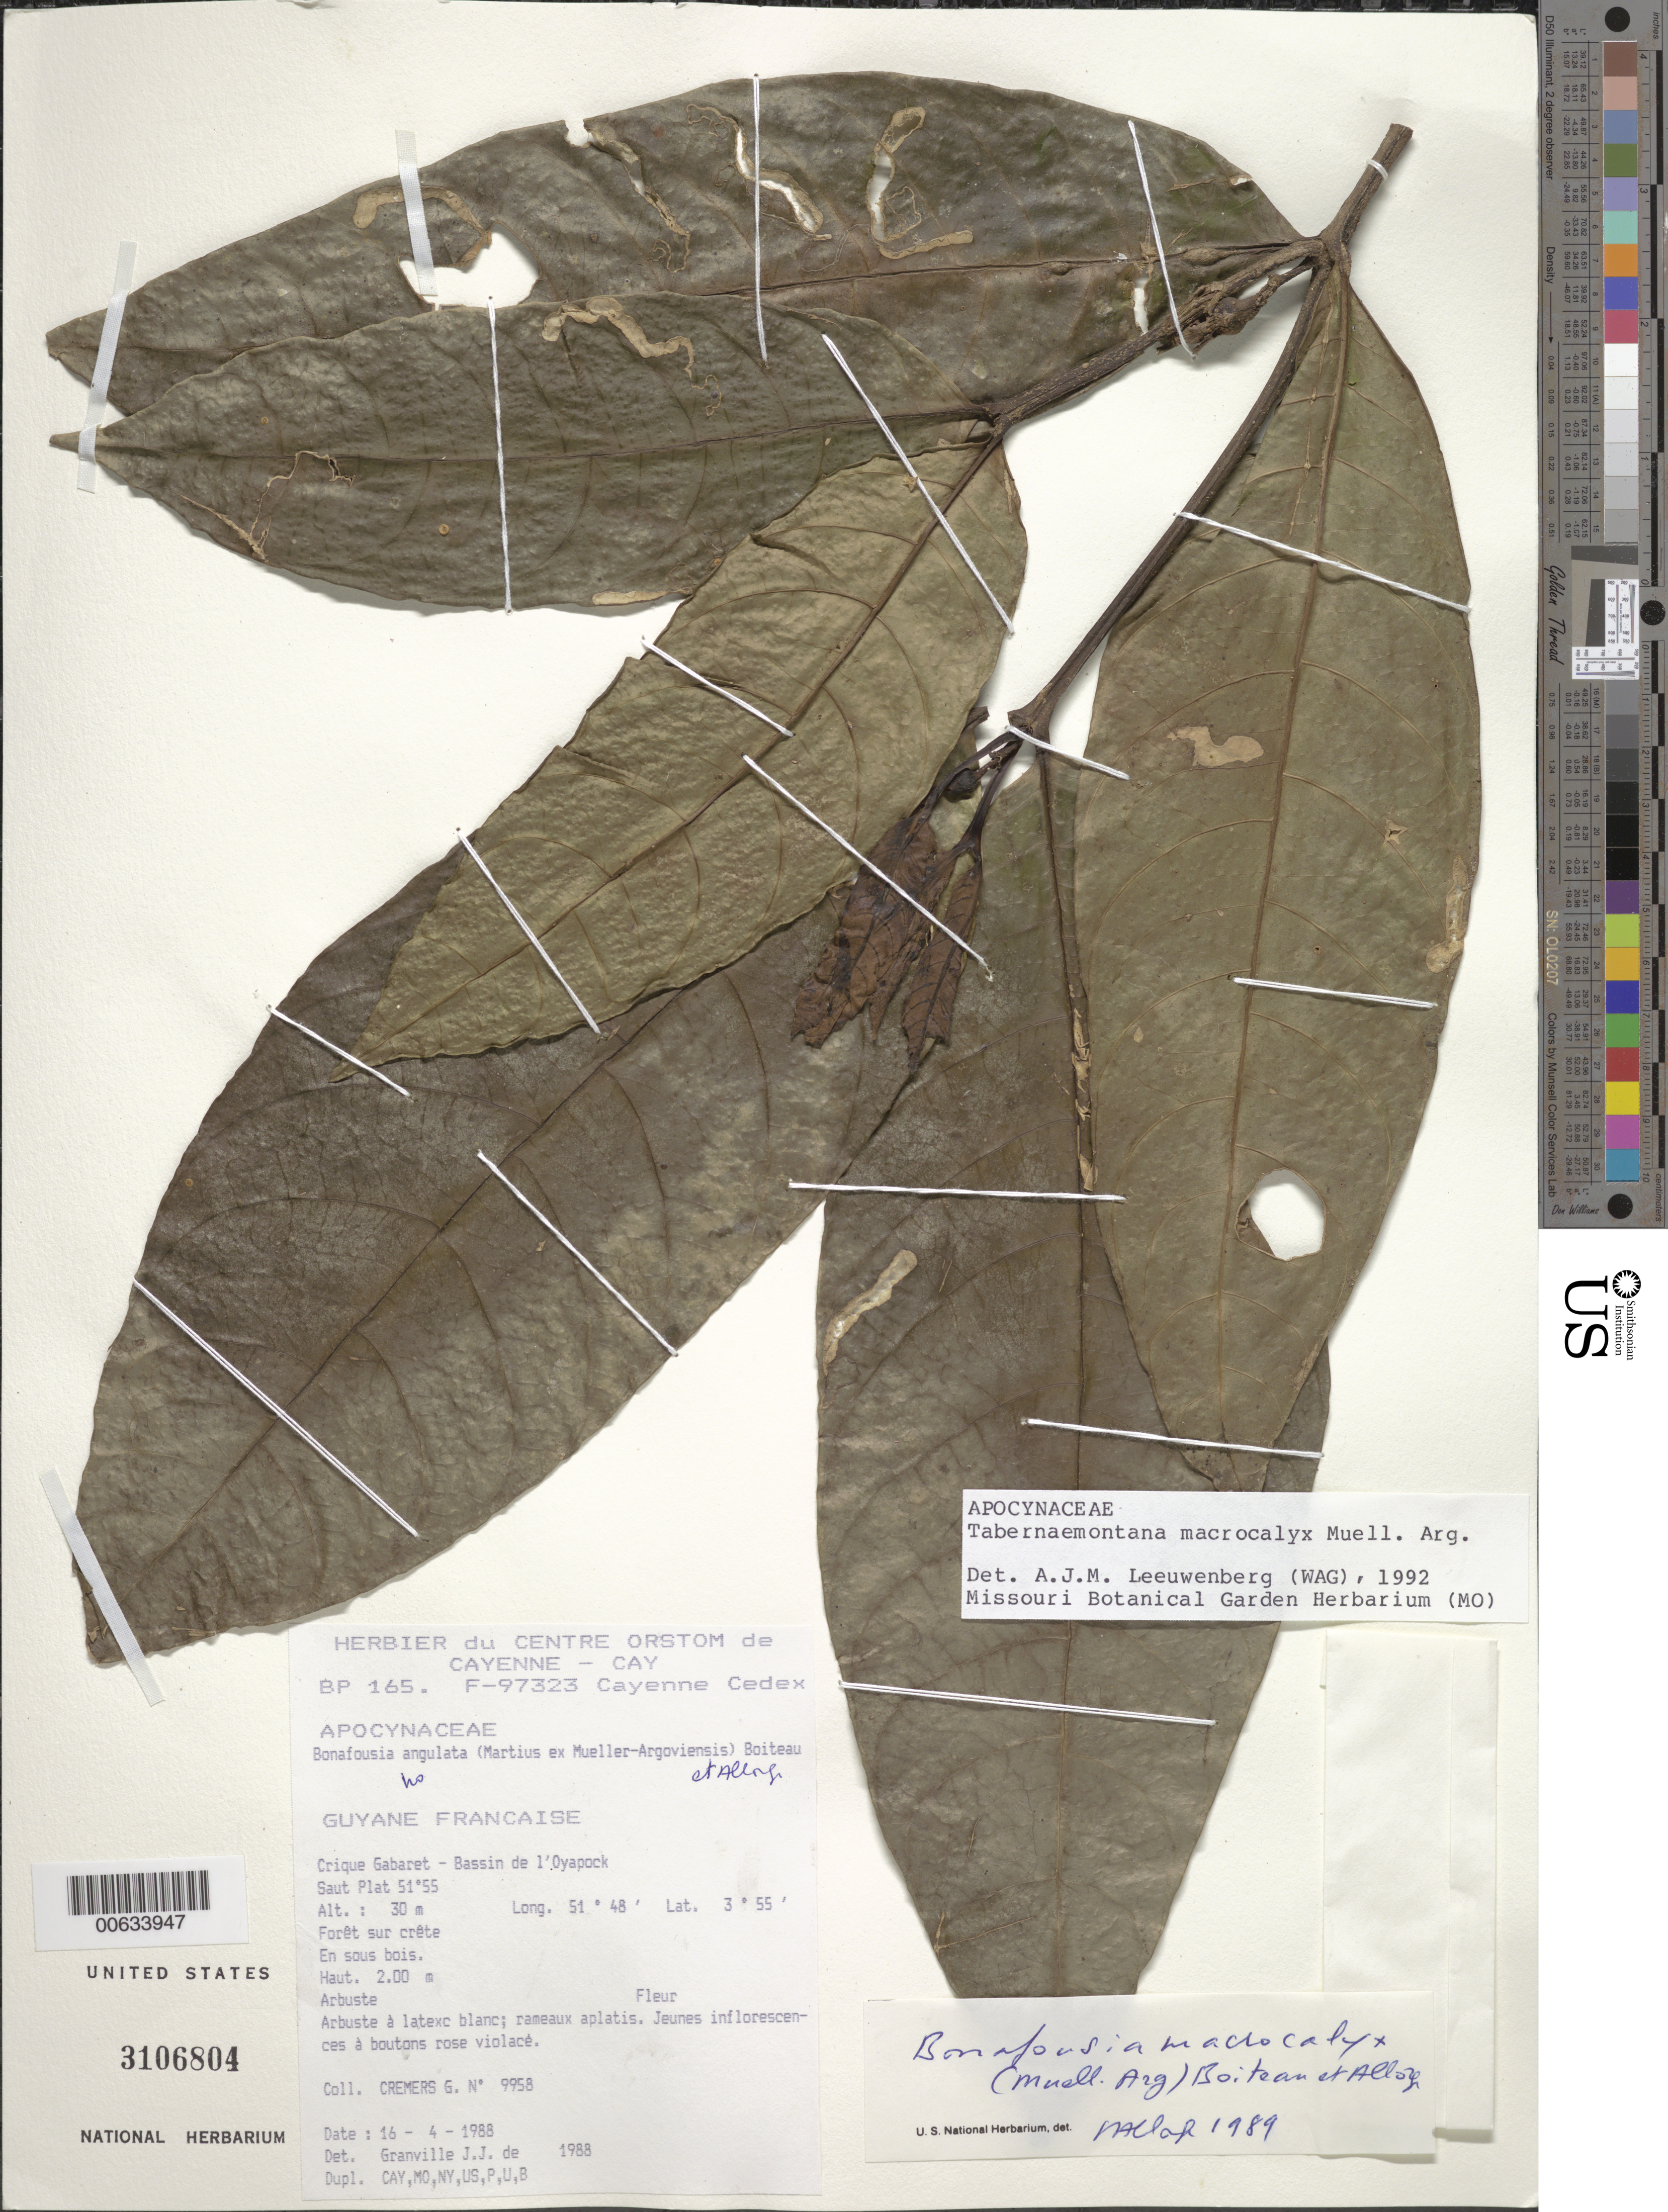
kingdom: Plantae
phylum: Tracheophyta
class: Magnoliopsida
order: Gentianales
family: Apocynaceae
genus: Tabernaemontana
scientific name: Tabernaemontana macrocalyx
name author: Müll. Arg.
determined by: Leeuwenberg, A. J. M.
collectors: G. Cremers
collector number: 9958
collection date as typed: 16-Apr-88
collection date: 1988-04-16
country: French Guiana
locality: Crique Gabaret, Bassin de l'Oyapock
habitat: Forêt sur crête; en sous bois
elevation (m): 30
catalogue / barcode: US 3106804